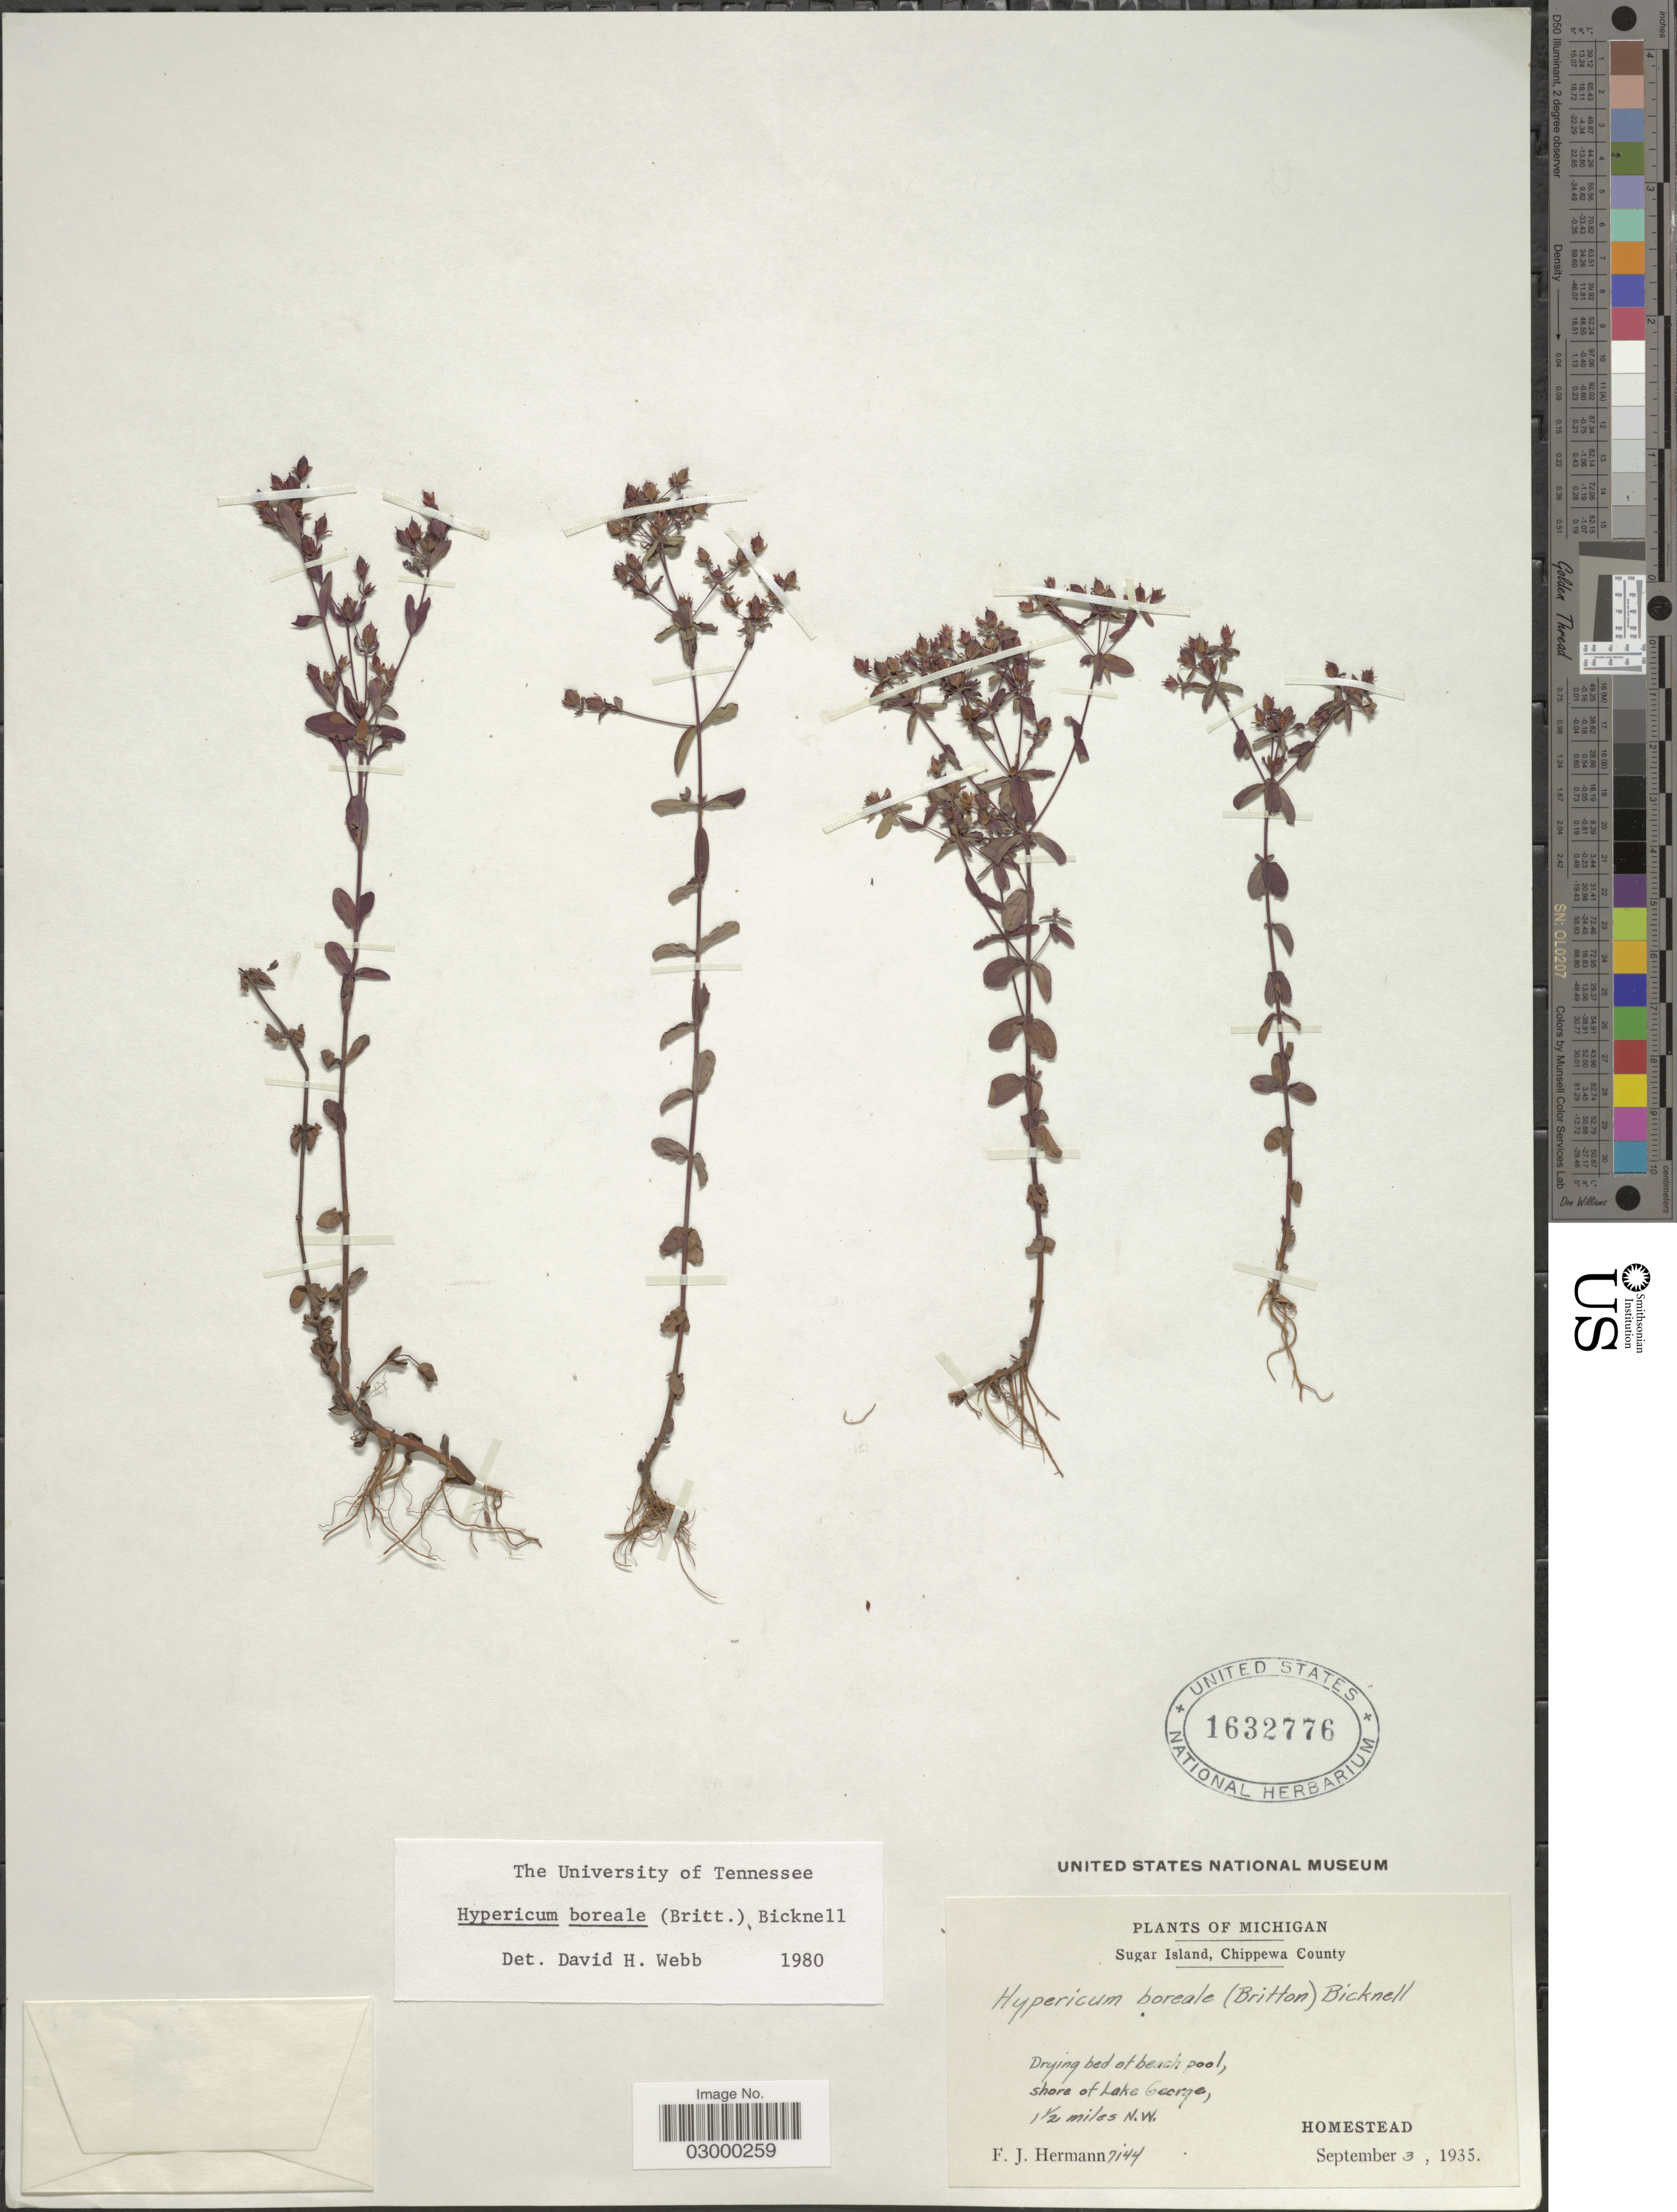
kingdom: Plantae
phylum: Tracheophyta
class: Magnoliopsida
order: Malpighiales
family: Hypericaceae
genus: Hypericum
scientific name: Hypericum boreale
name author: (Britton) E.P. Bicknell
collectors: F. J. Hermann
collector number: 7144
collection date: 1935-09-03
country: United States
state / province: Michigan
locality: Sugar Island, Chippewa County, drying bed of beach pool, shore of Lake George, 1 1/2 miles N.W., Homestead.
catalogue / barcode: US 1632776